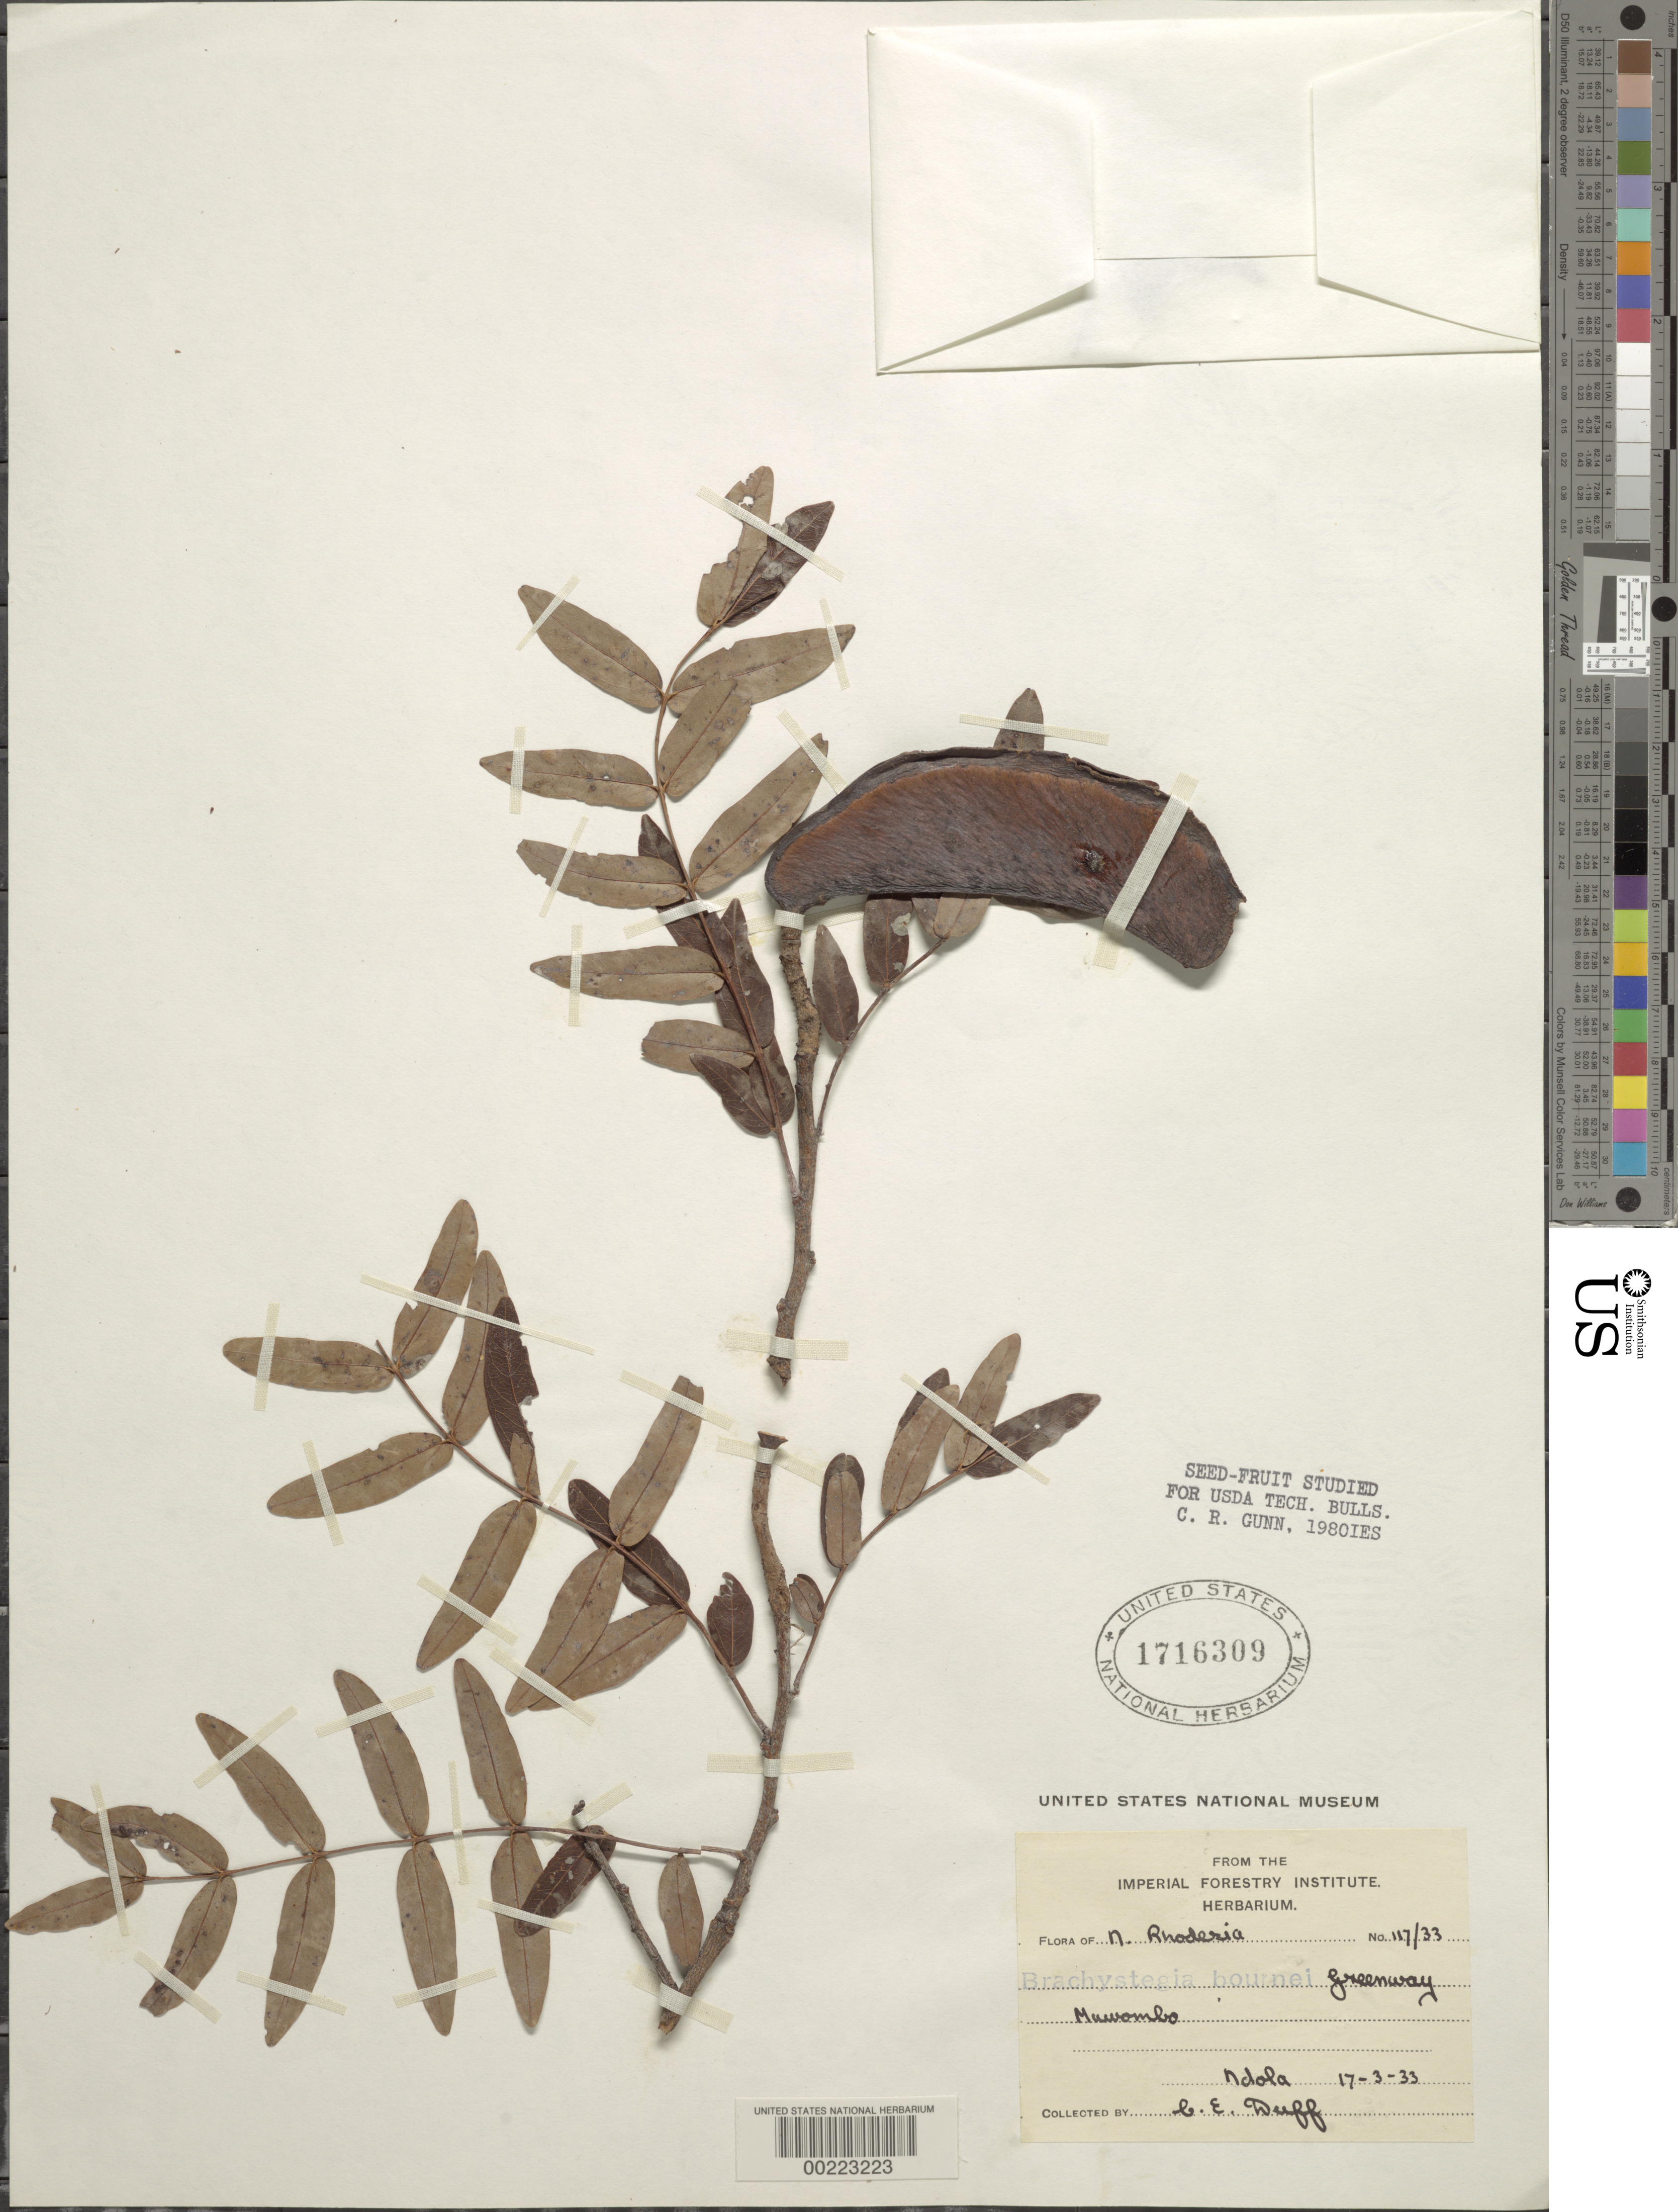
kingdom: Plantae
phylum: Tracheophyta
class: Magnoliopsida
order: Fabales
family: Fabaceae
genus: Brachystegia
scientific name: Brachystegia bournei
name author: Greenway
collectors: C. Duff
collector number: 117/33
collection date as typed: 17 Mar 1930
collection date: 1930-03-17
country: Zambia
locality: Ndola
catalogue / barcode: US 1716309